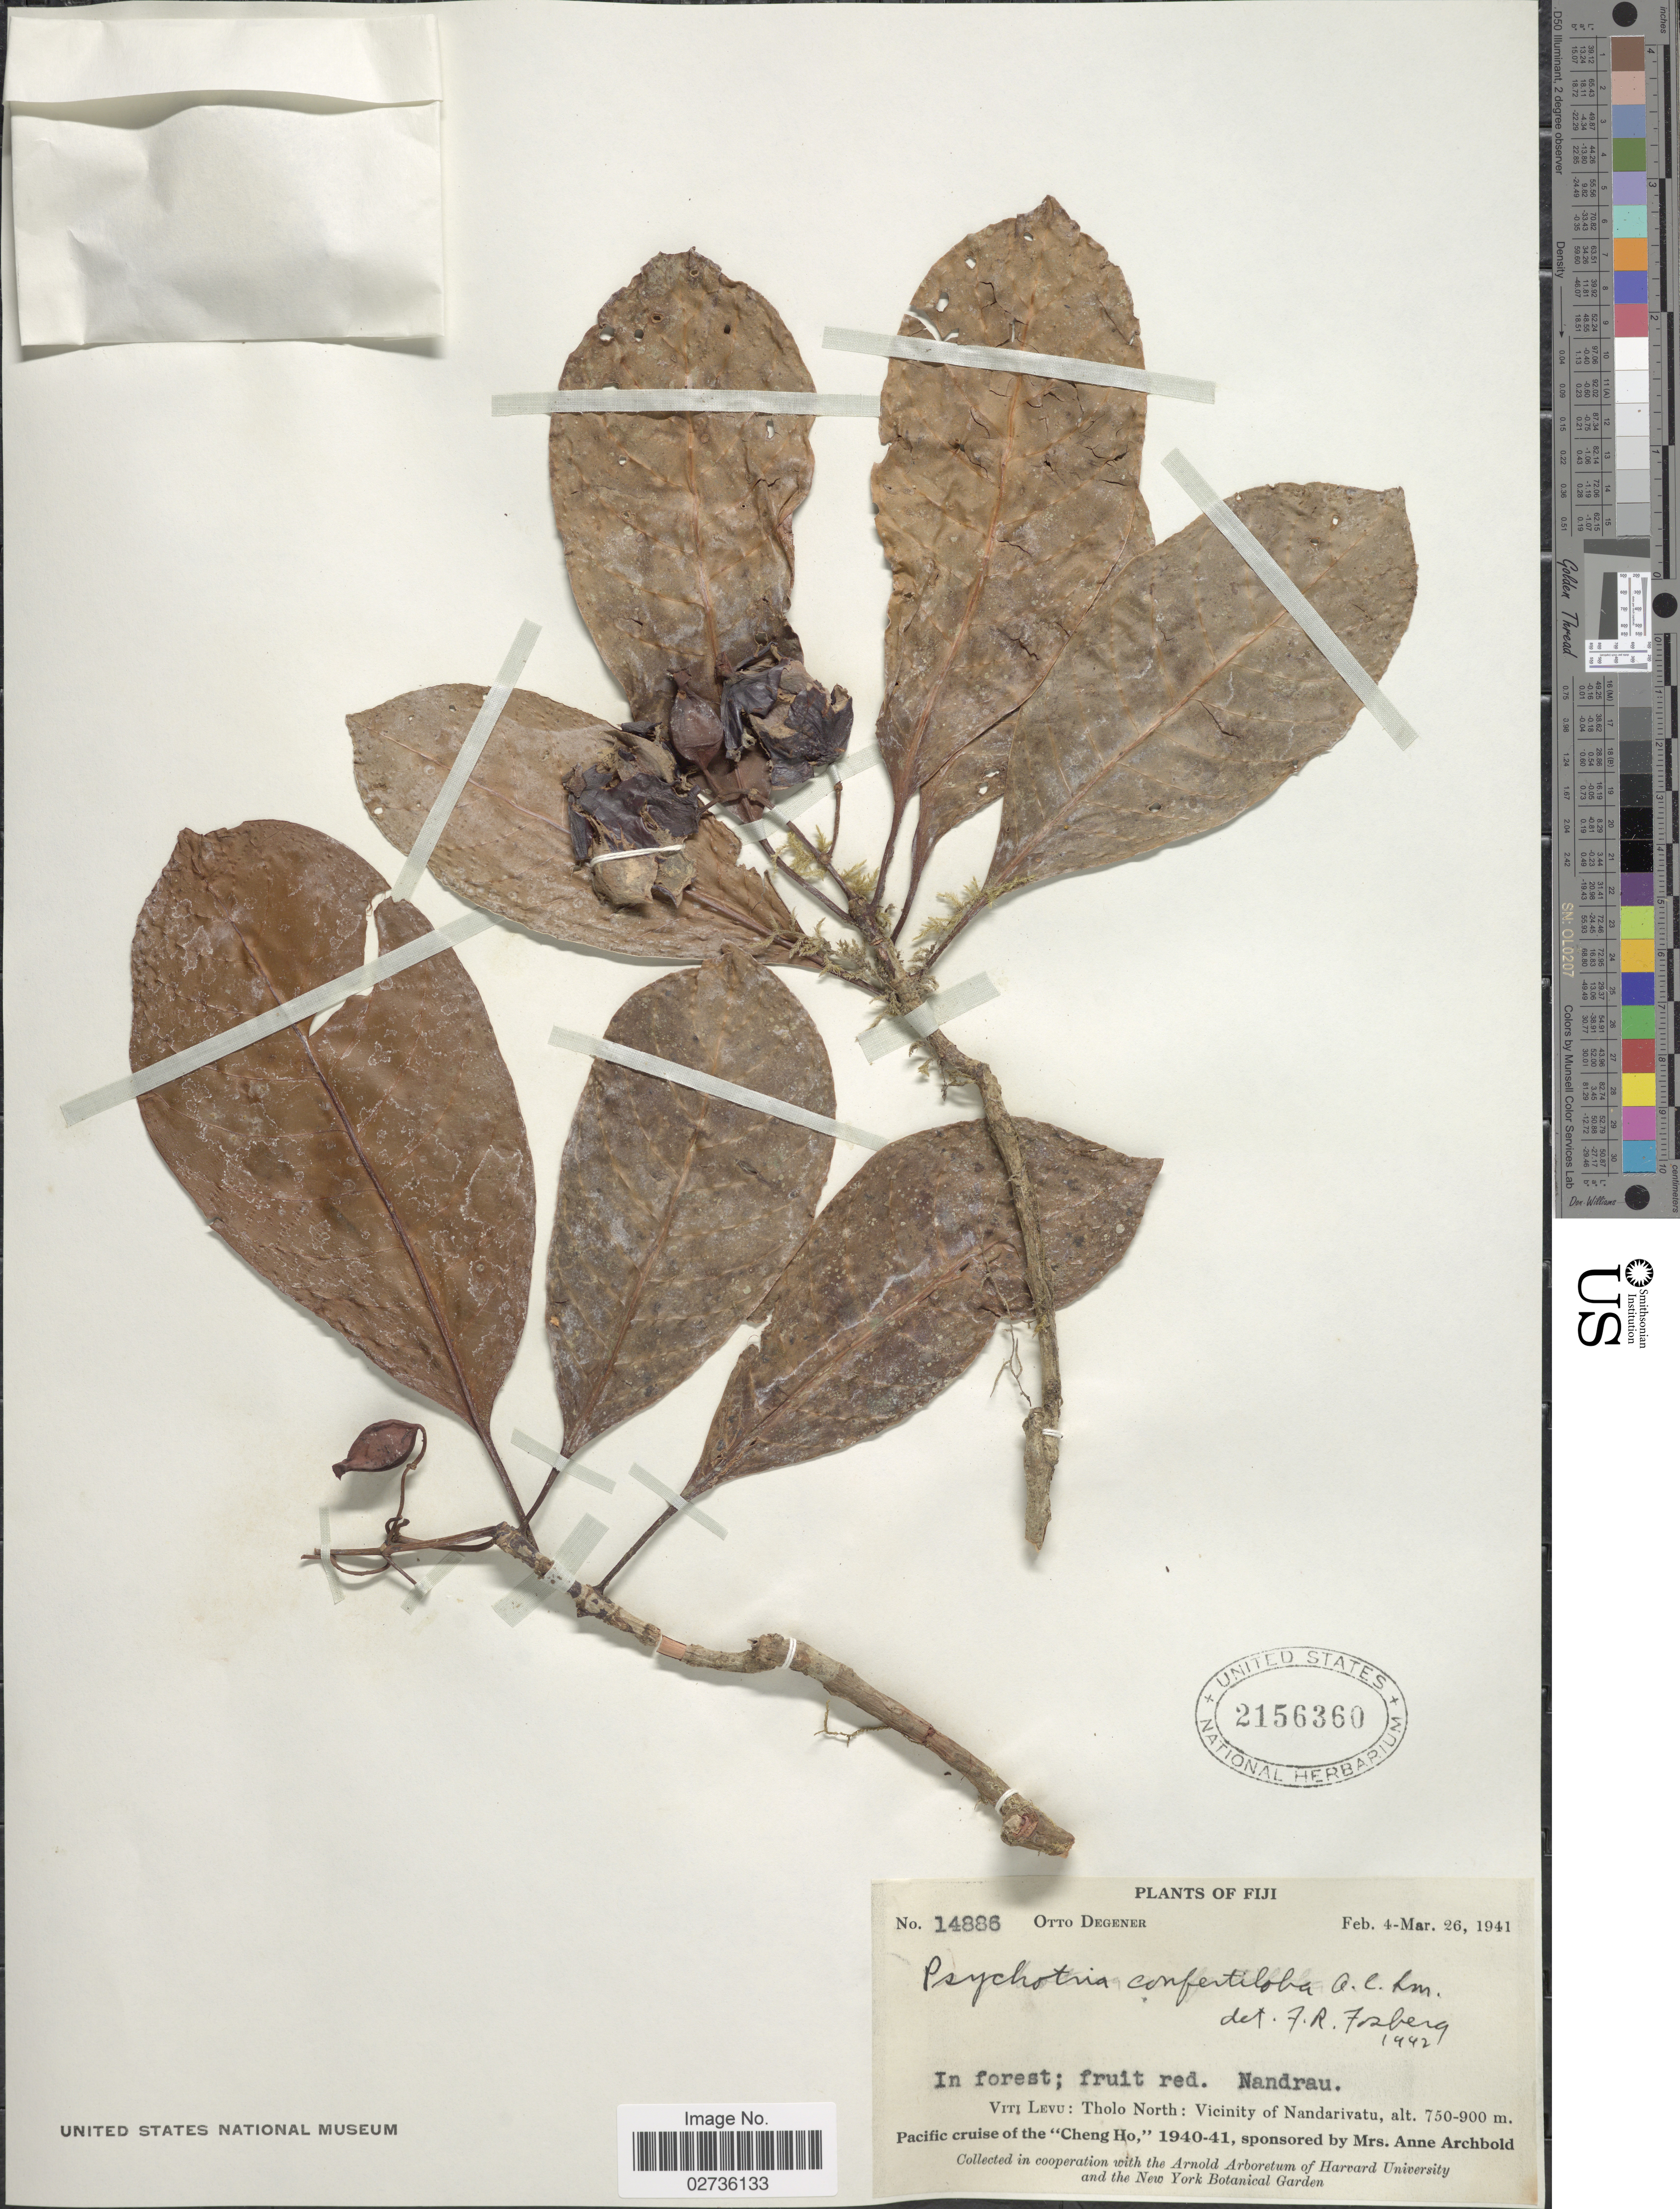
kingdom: Plantae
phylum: Tracheophyta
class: Magnoliopsida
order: Gentianales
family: Rubiaceae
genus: Psychotria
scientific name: Psychotria confertiloba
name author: A.C. Sm.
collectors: O. Degener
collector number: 14886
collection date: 1941-02-04/1941-03-26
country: Fiji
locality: Nandrau. Viti Levu: Tholo North: Vicinity of Nandarivatu.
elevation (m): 750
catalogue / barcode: US 2156360